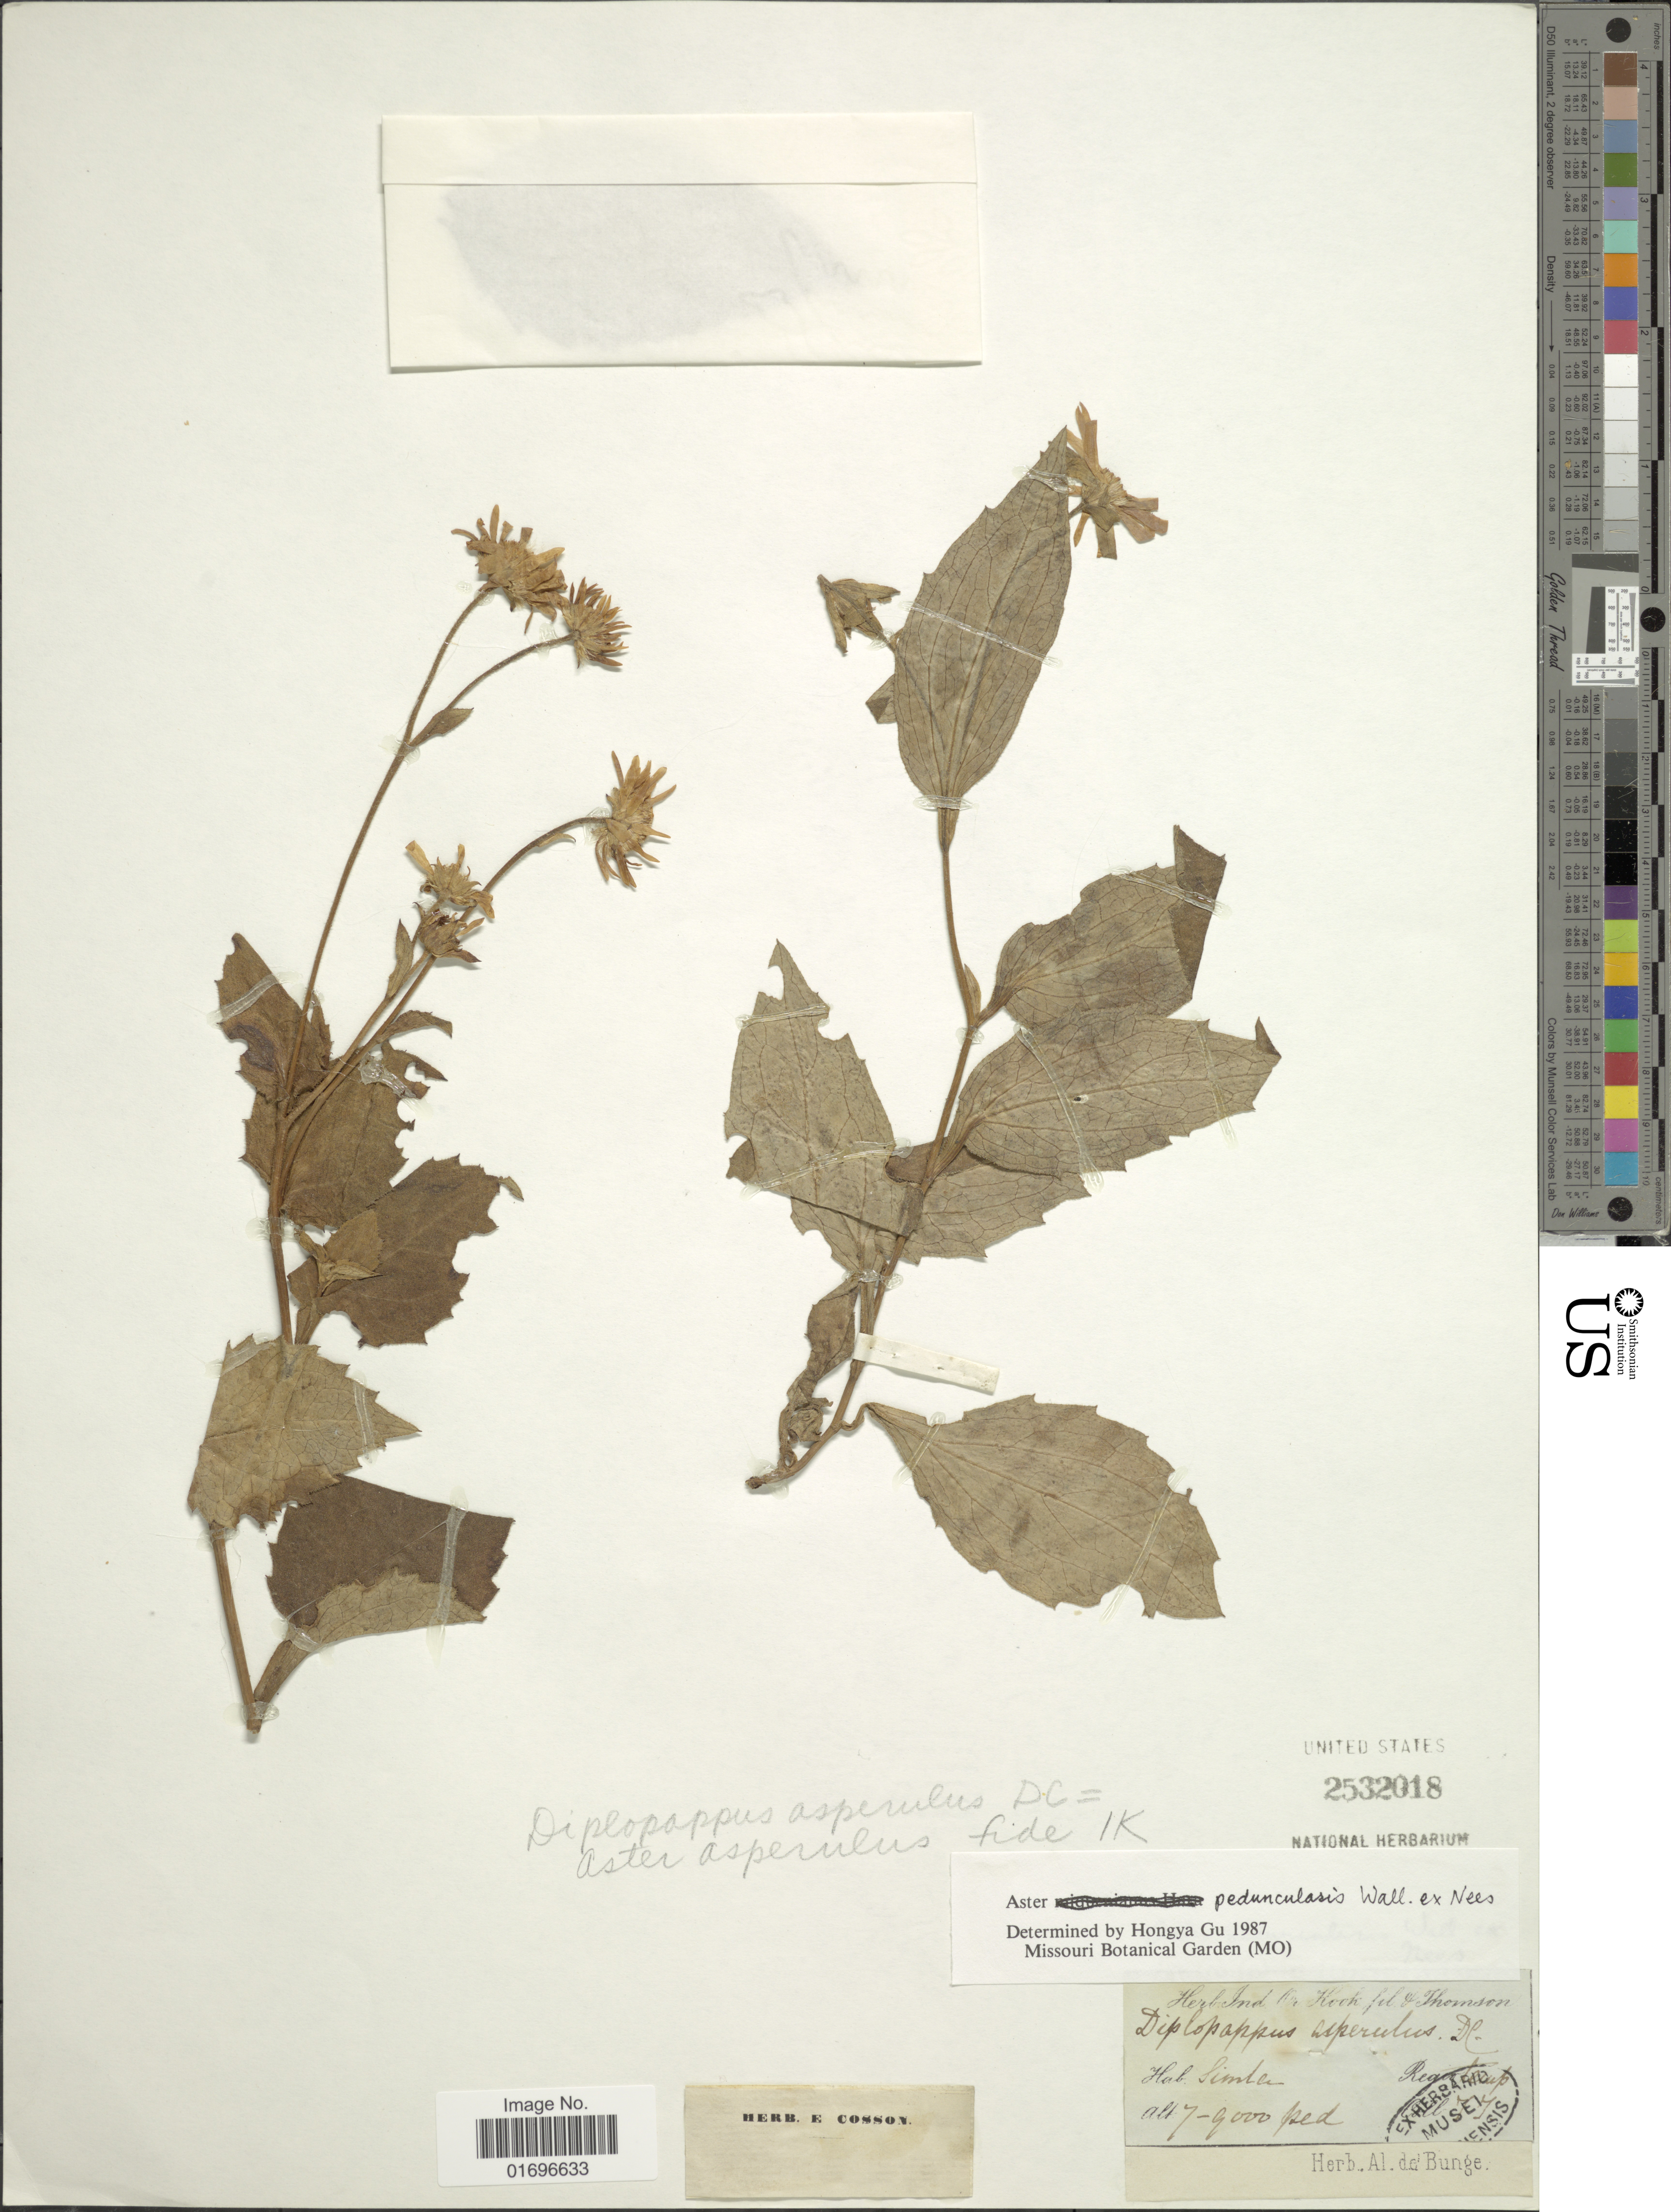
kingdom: Plantae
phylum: Tracheophyta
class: Magnoliopsida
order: Asterales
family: Asteraceae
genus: Aster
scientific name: Aster pedunculosus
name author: (J. Rémy in Gay) Kuntze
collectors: T. Thomson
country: India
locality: Simla. Regio trop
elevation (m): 2134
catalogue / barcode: US 2532018